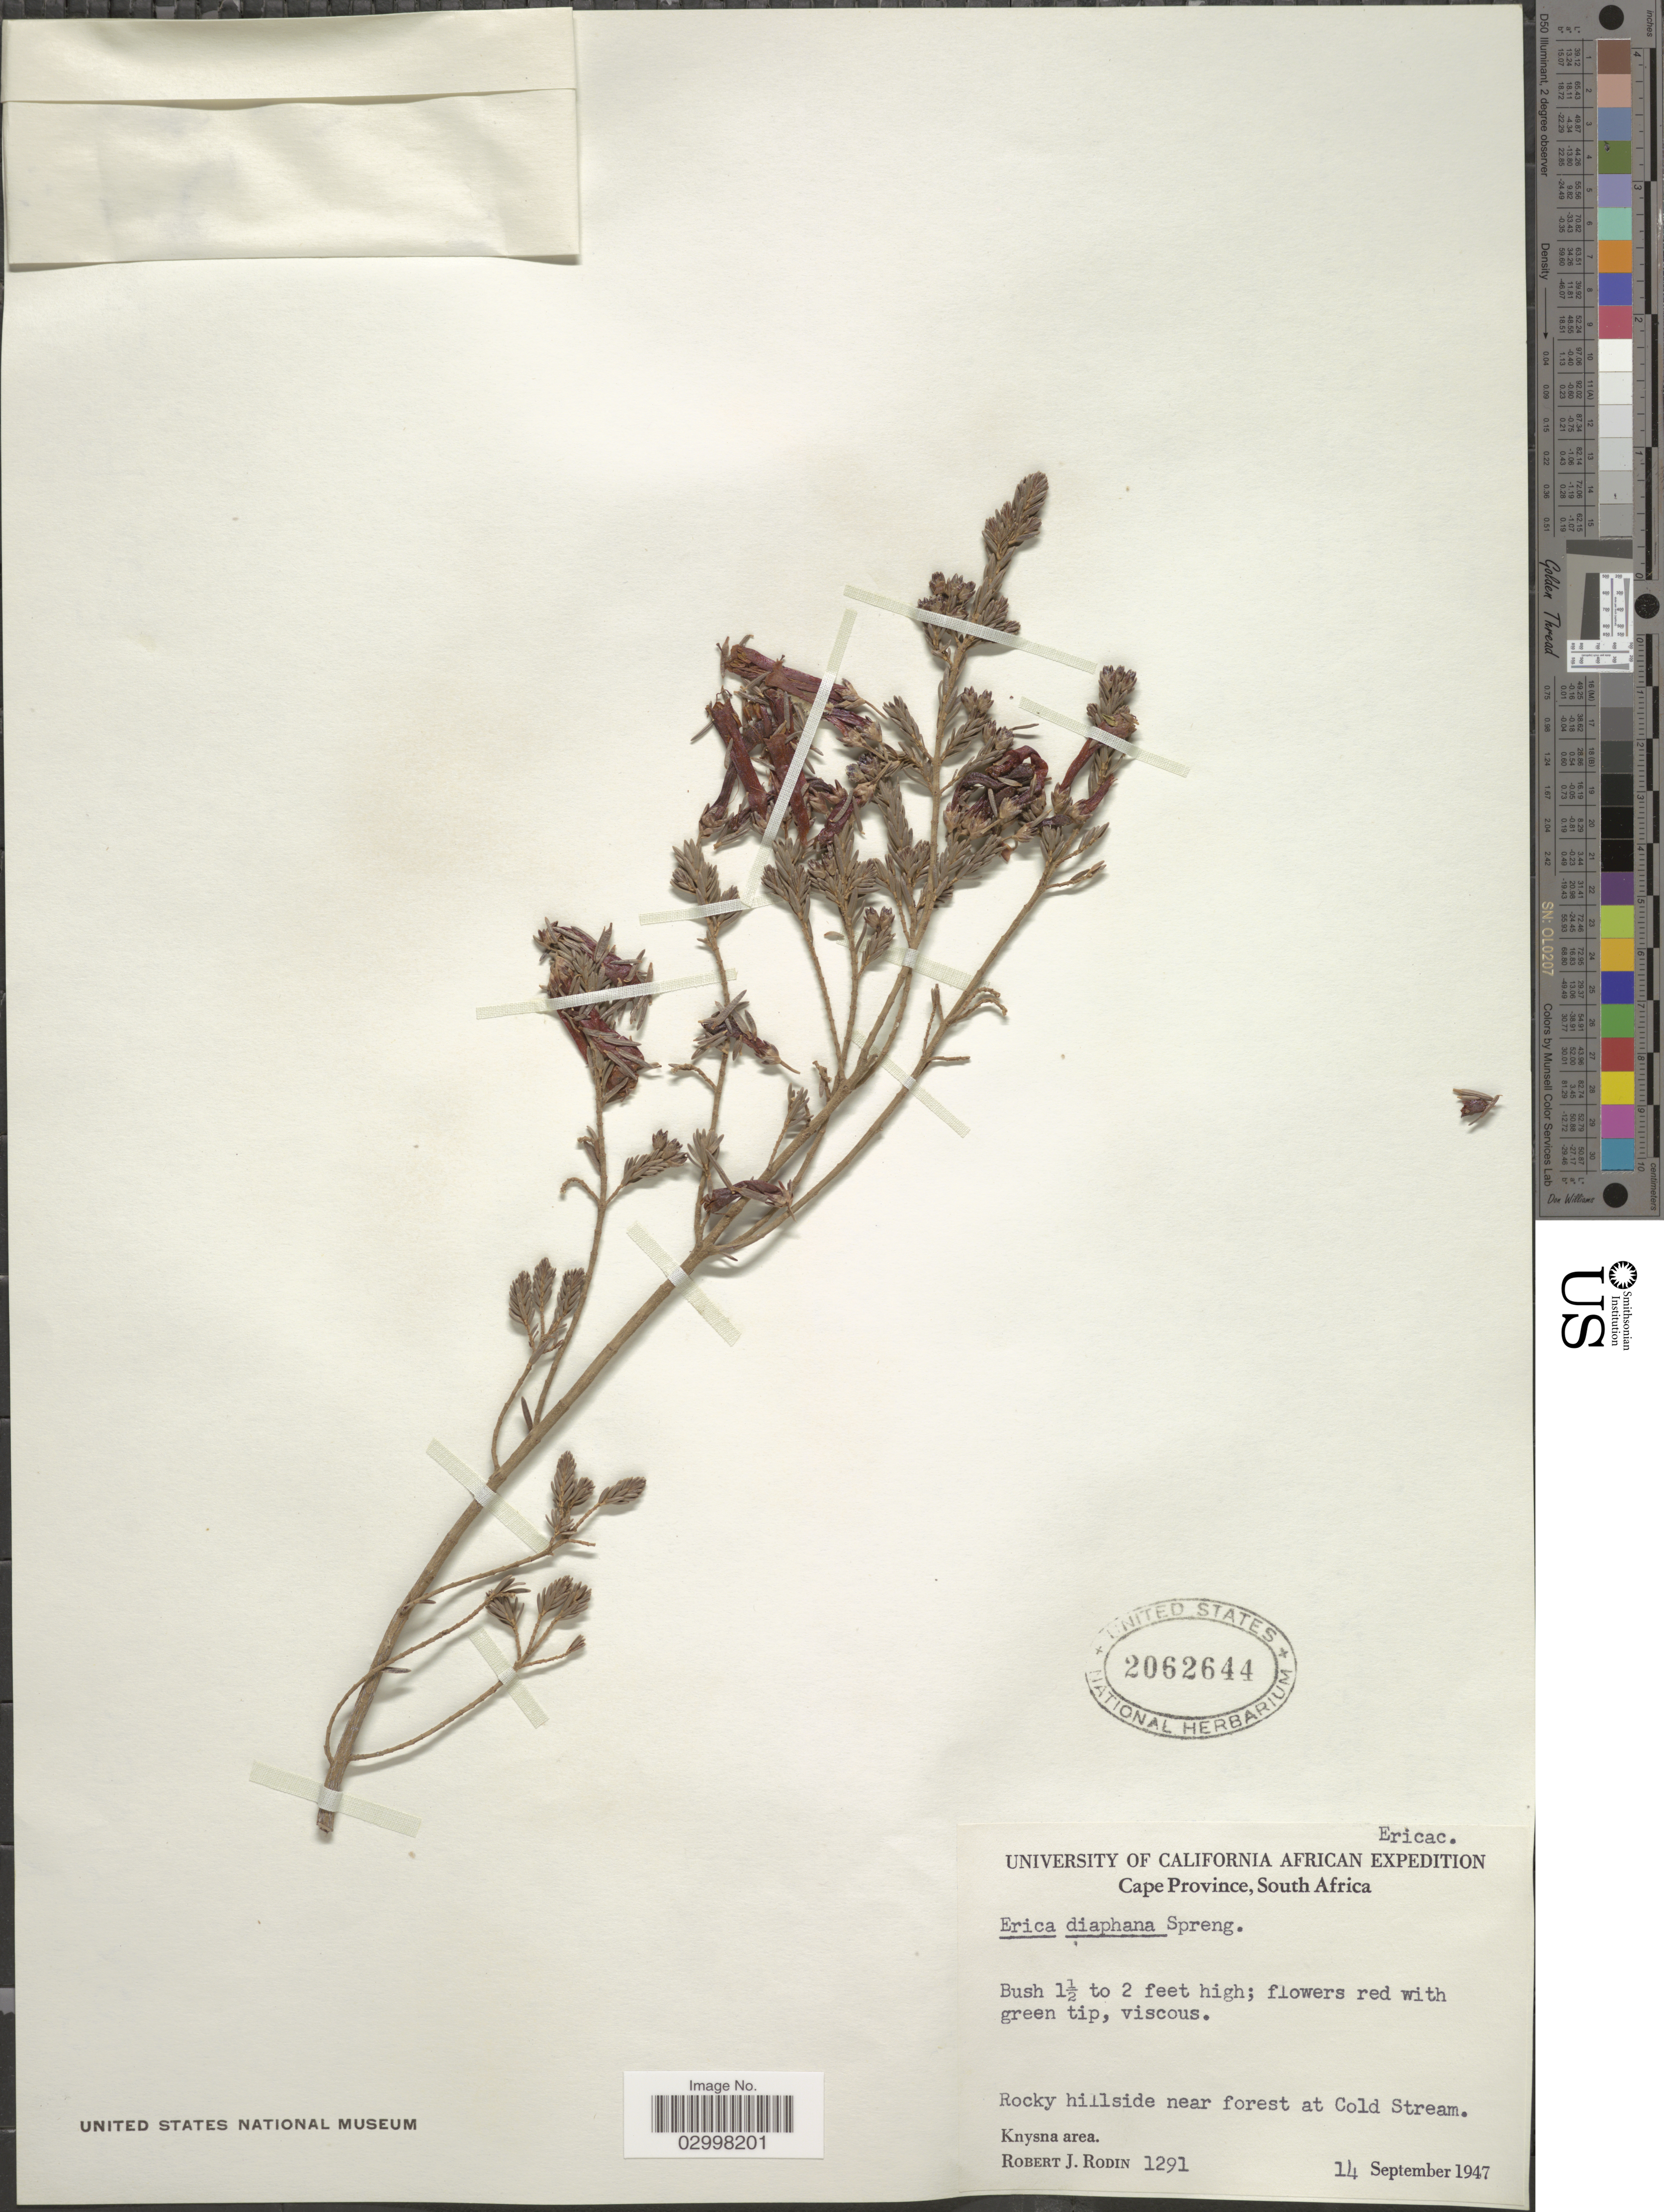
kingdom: Plantae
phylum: Tracheophyta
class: Magnoliopsida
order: Ericales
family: Ericaceae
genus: Erica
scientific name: Erica diaphana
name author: Spreng.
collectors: R. J. Rodin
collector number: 1291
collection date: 1947-09-14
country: South Africa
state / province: Eastern Cape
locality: Rocky hillside near forest at Cold Stream.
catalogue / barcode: US 2062644